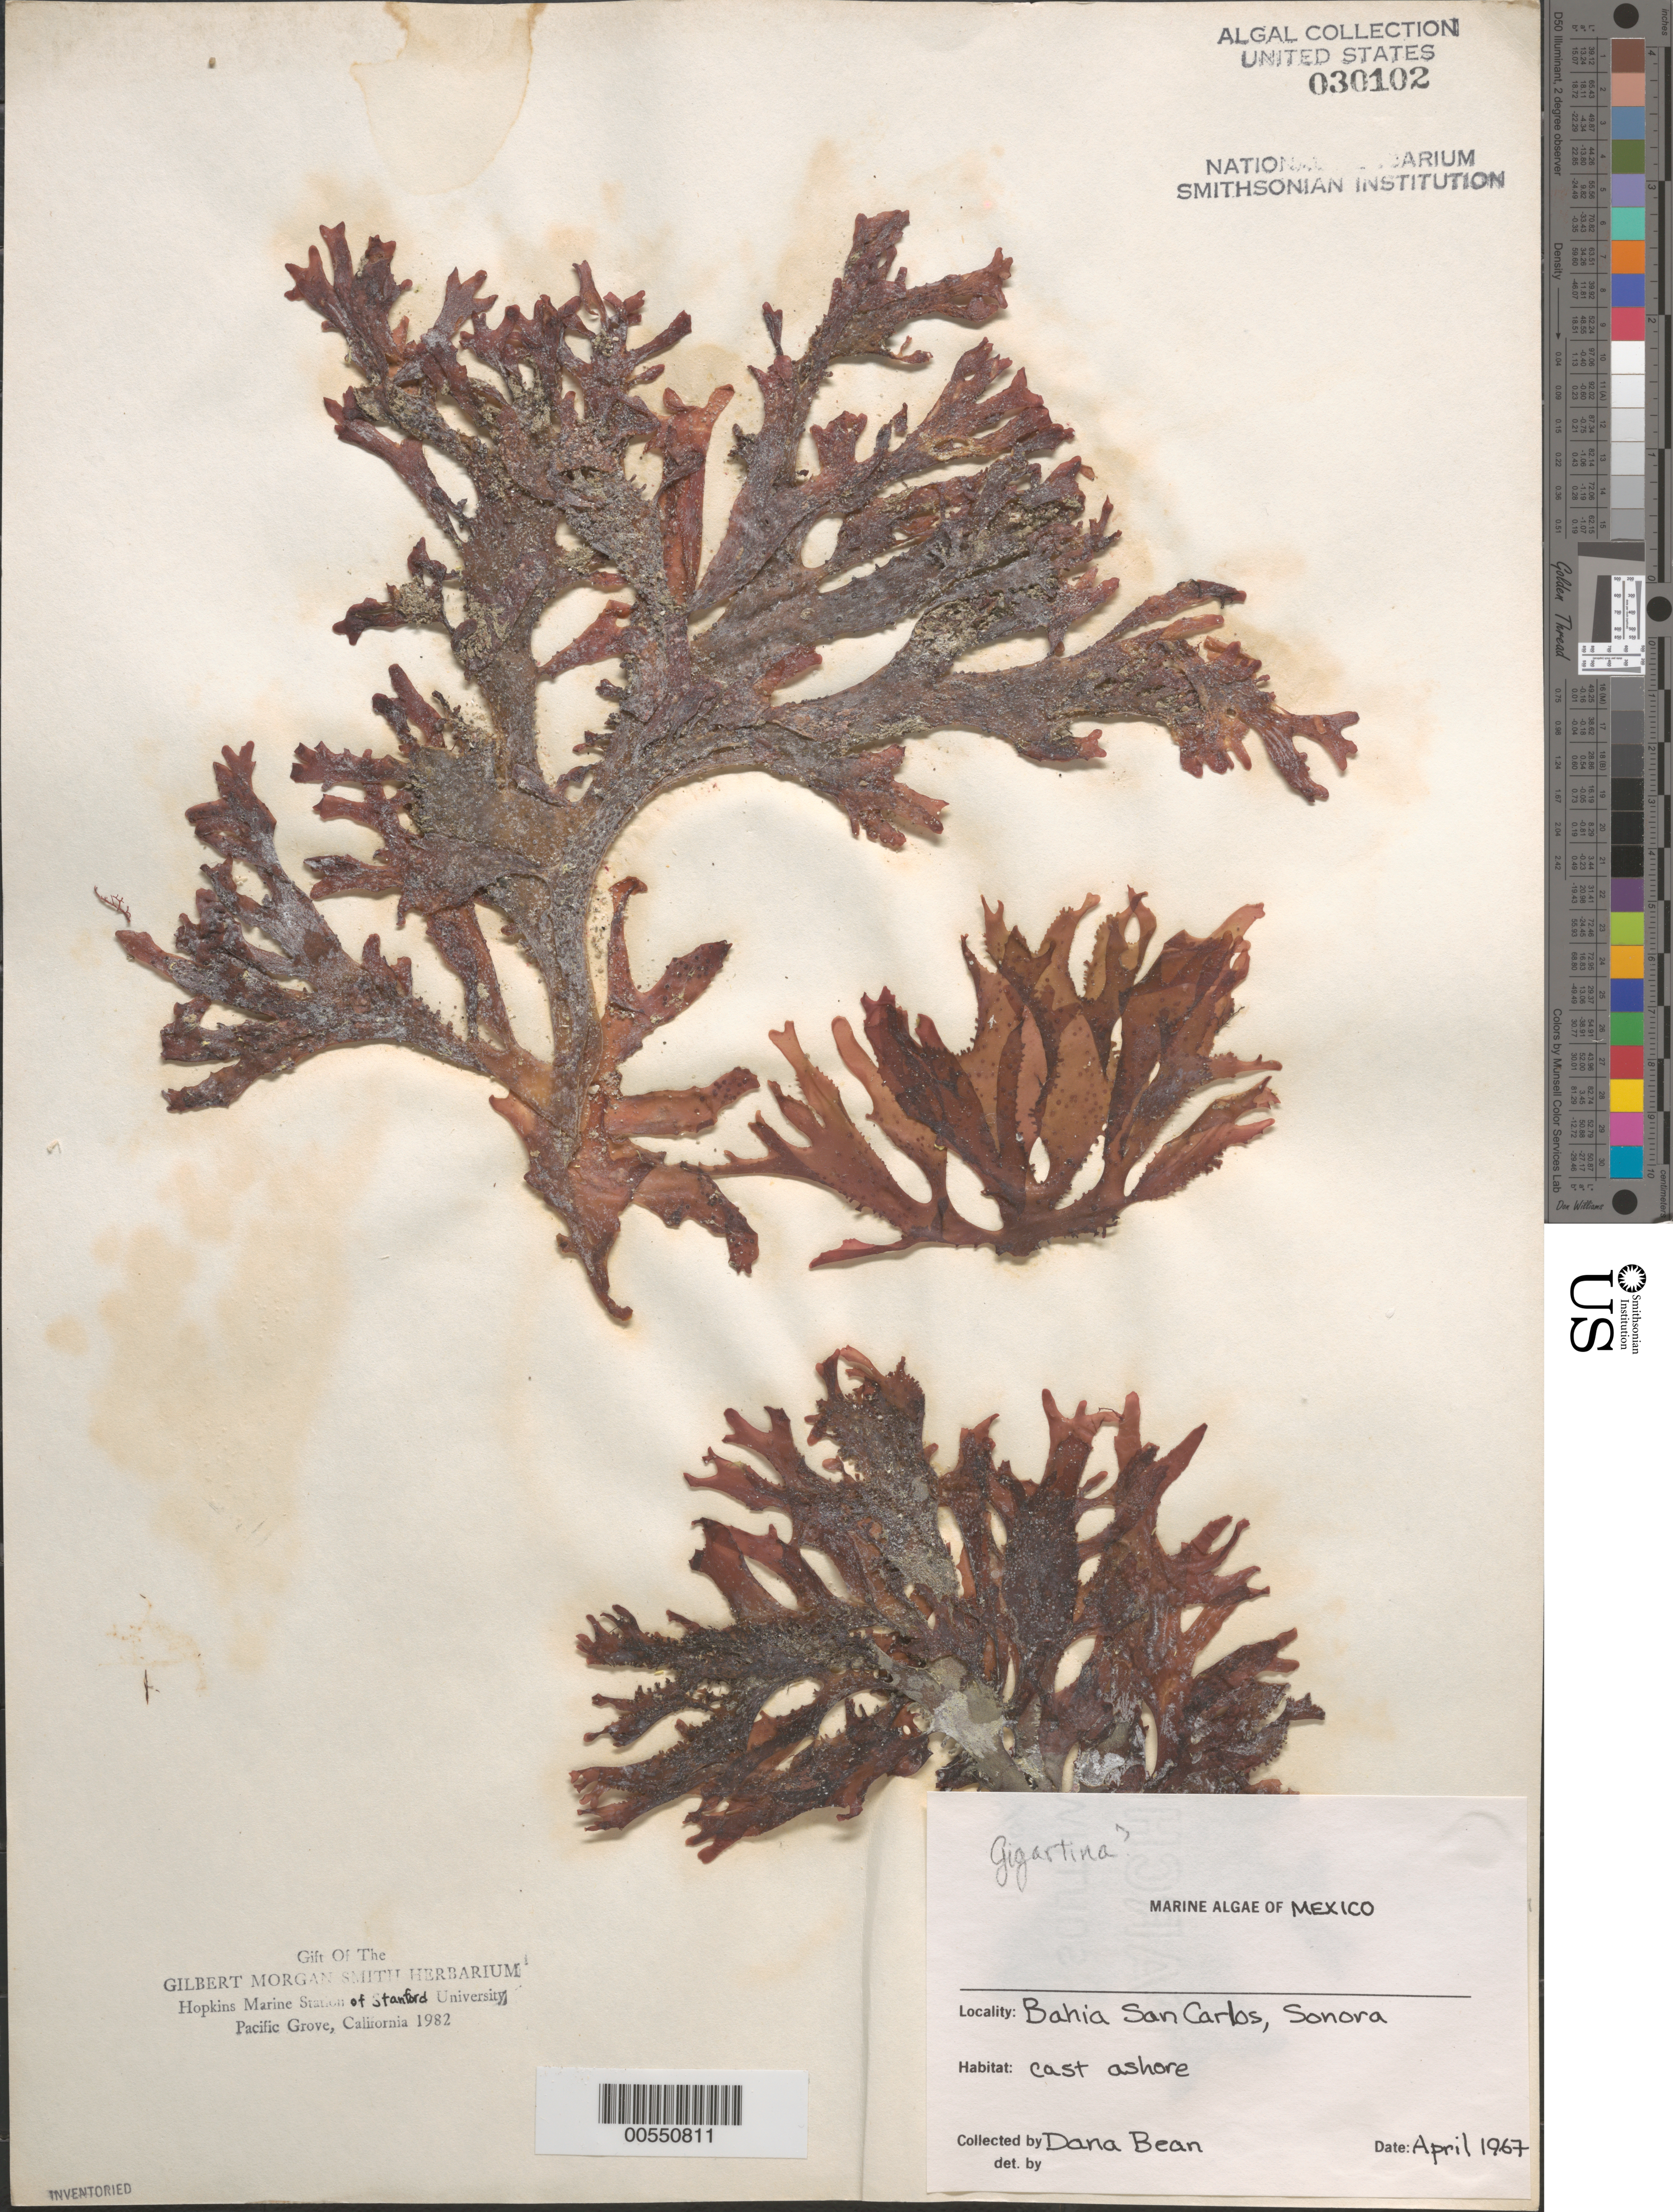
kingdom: Plantae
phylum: Rhodophyta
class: Florideophyceae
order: Gigartinales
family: Gigartinaceae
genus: Gigartina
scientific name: Gigartina sp.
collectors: D. Bean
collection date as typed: Apr 1967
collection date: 1967-04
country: Mexico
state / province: Sonora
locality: Bahia San Carlos (San Carlos Bay)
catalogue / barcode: US 30102